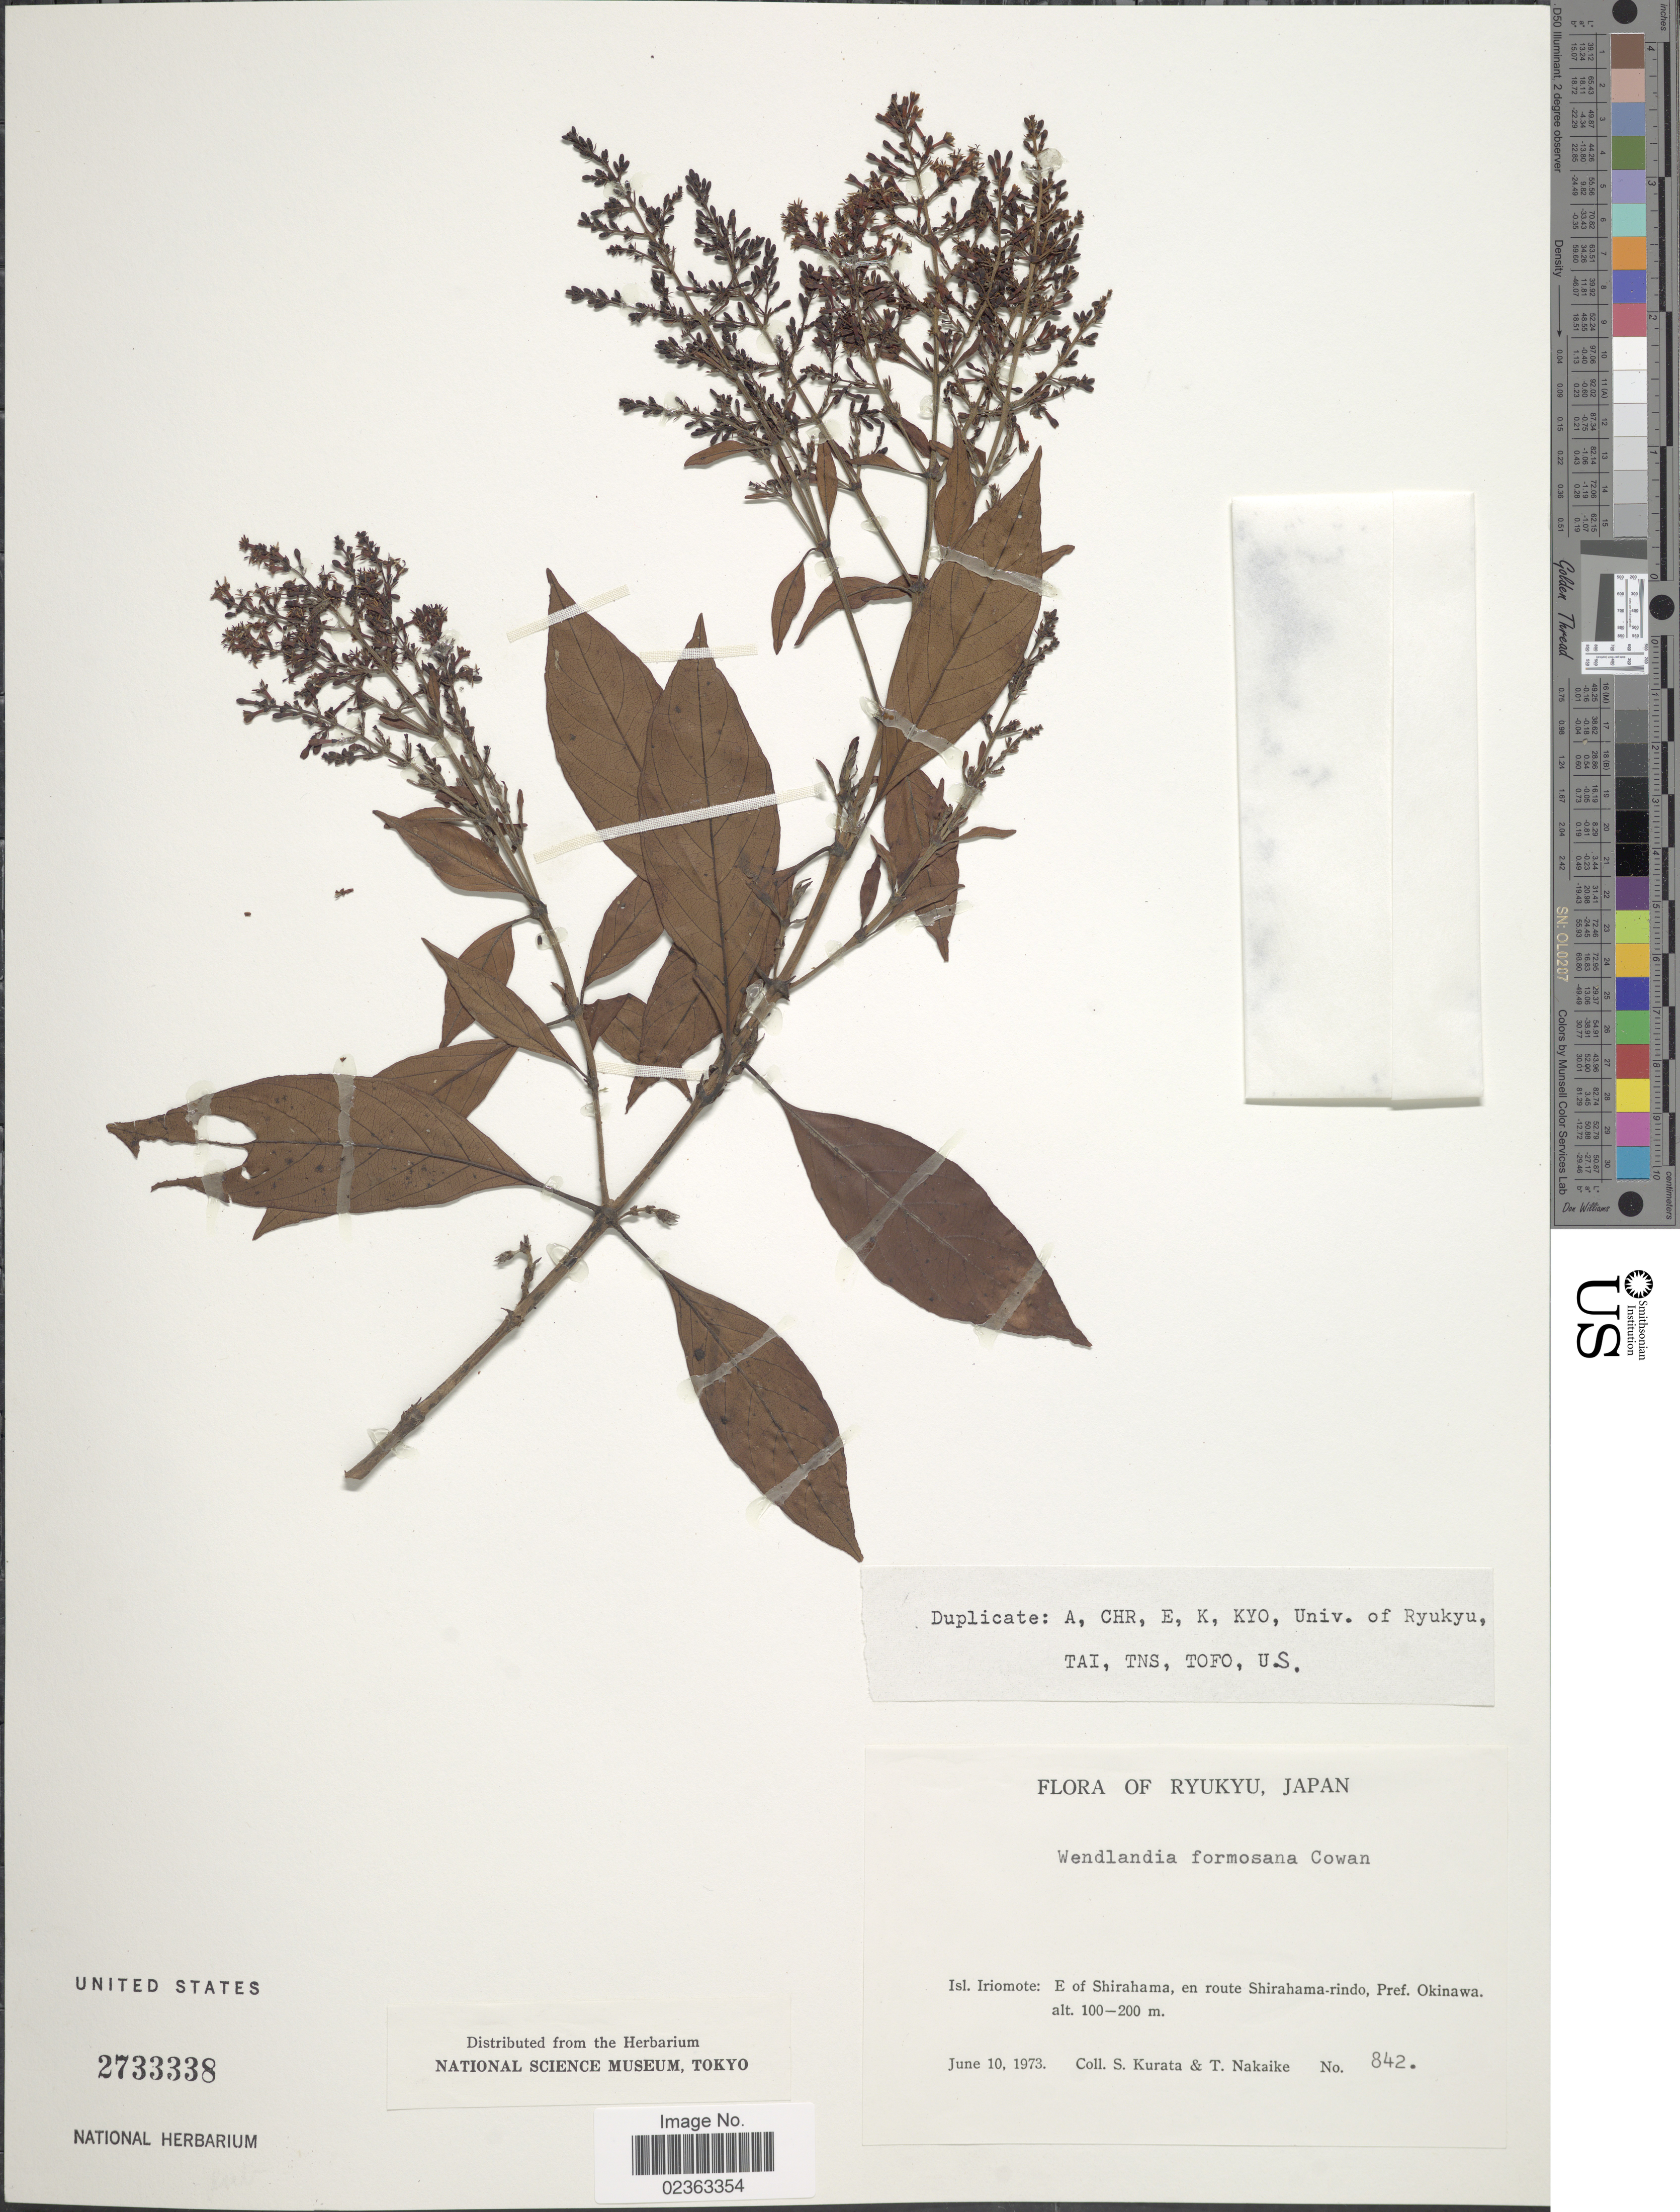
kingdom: Plantae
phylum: Tracheophyta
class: Magnoliopsida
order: Gentianales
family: Rubiaceae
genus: Wendlandia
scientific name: Wendlandia formosana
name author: Cowan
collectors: Sa. Kurata & T. Nakaike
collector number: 842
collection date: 1973-06-10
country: Japan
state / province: Okinawa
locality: Ryukyu, Isl. Iriomote: E of Shirahama, en route Shirahama-rindo, Pref. Okinawa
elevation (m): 100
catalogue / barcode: US 2733338